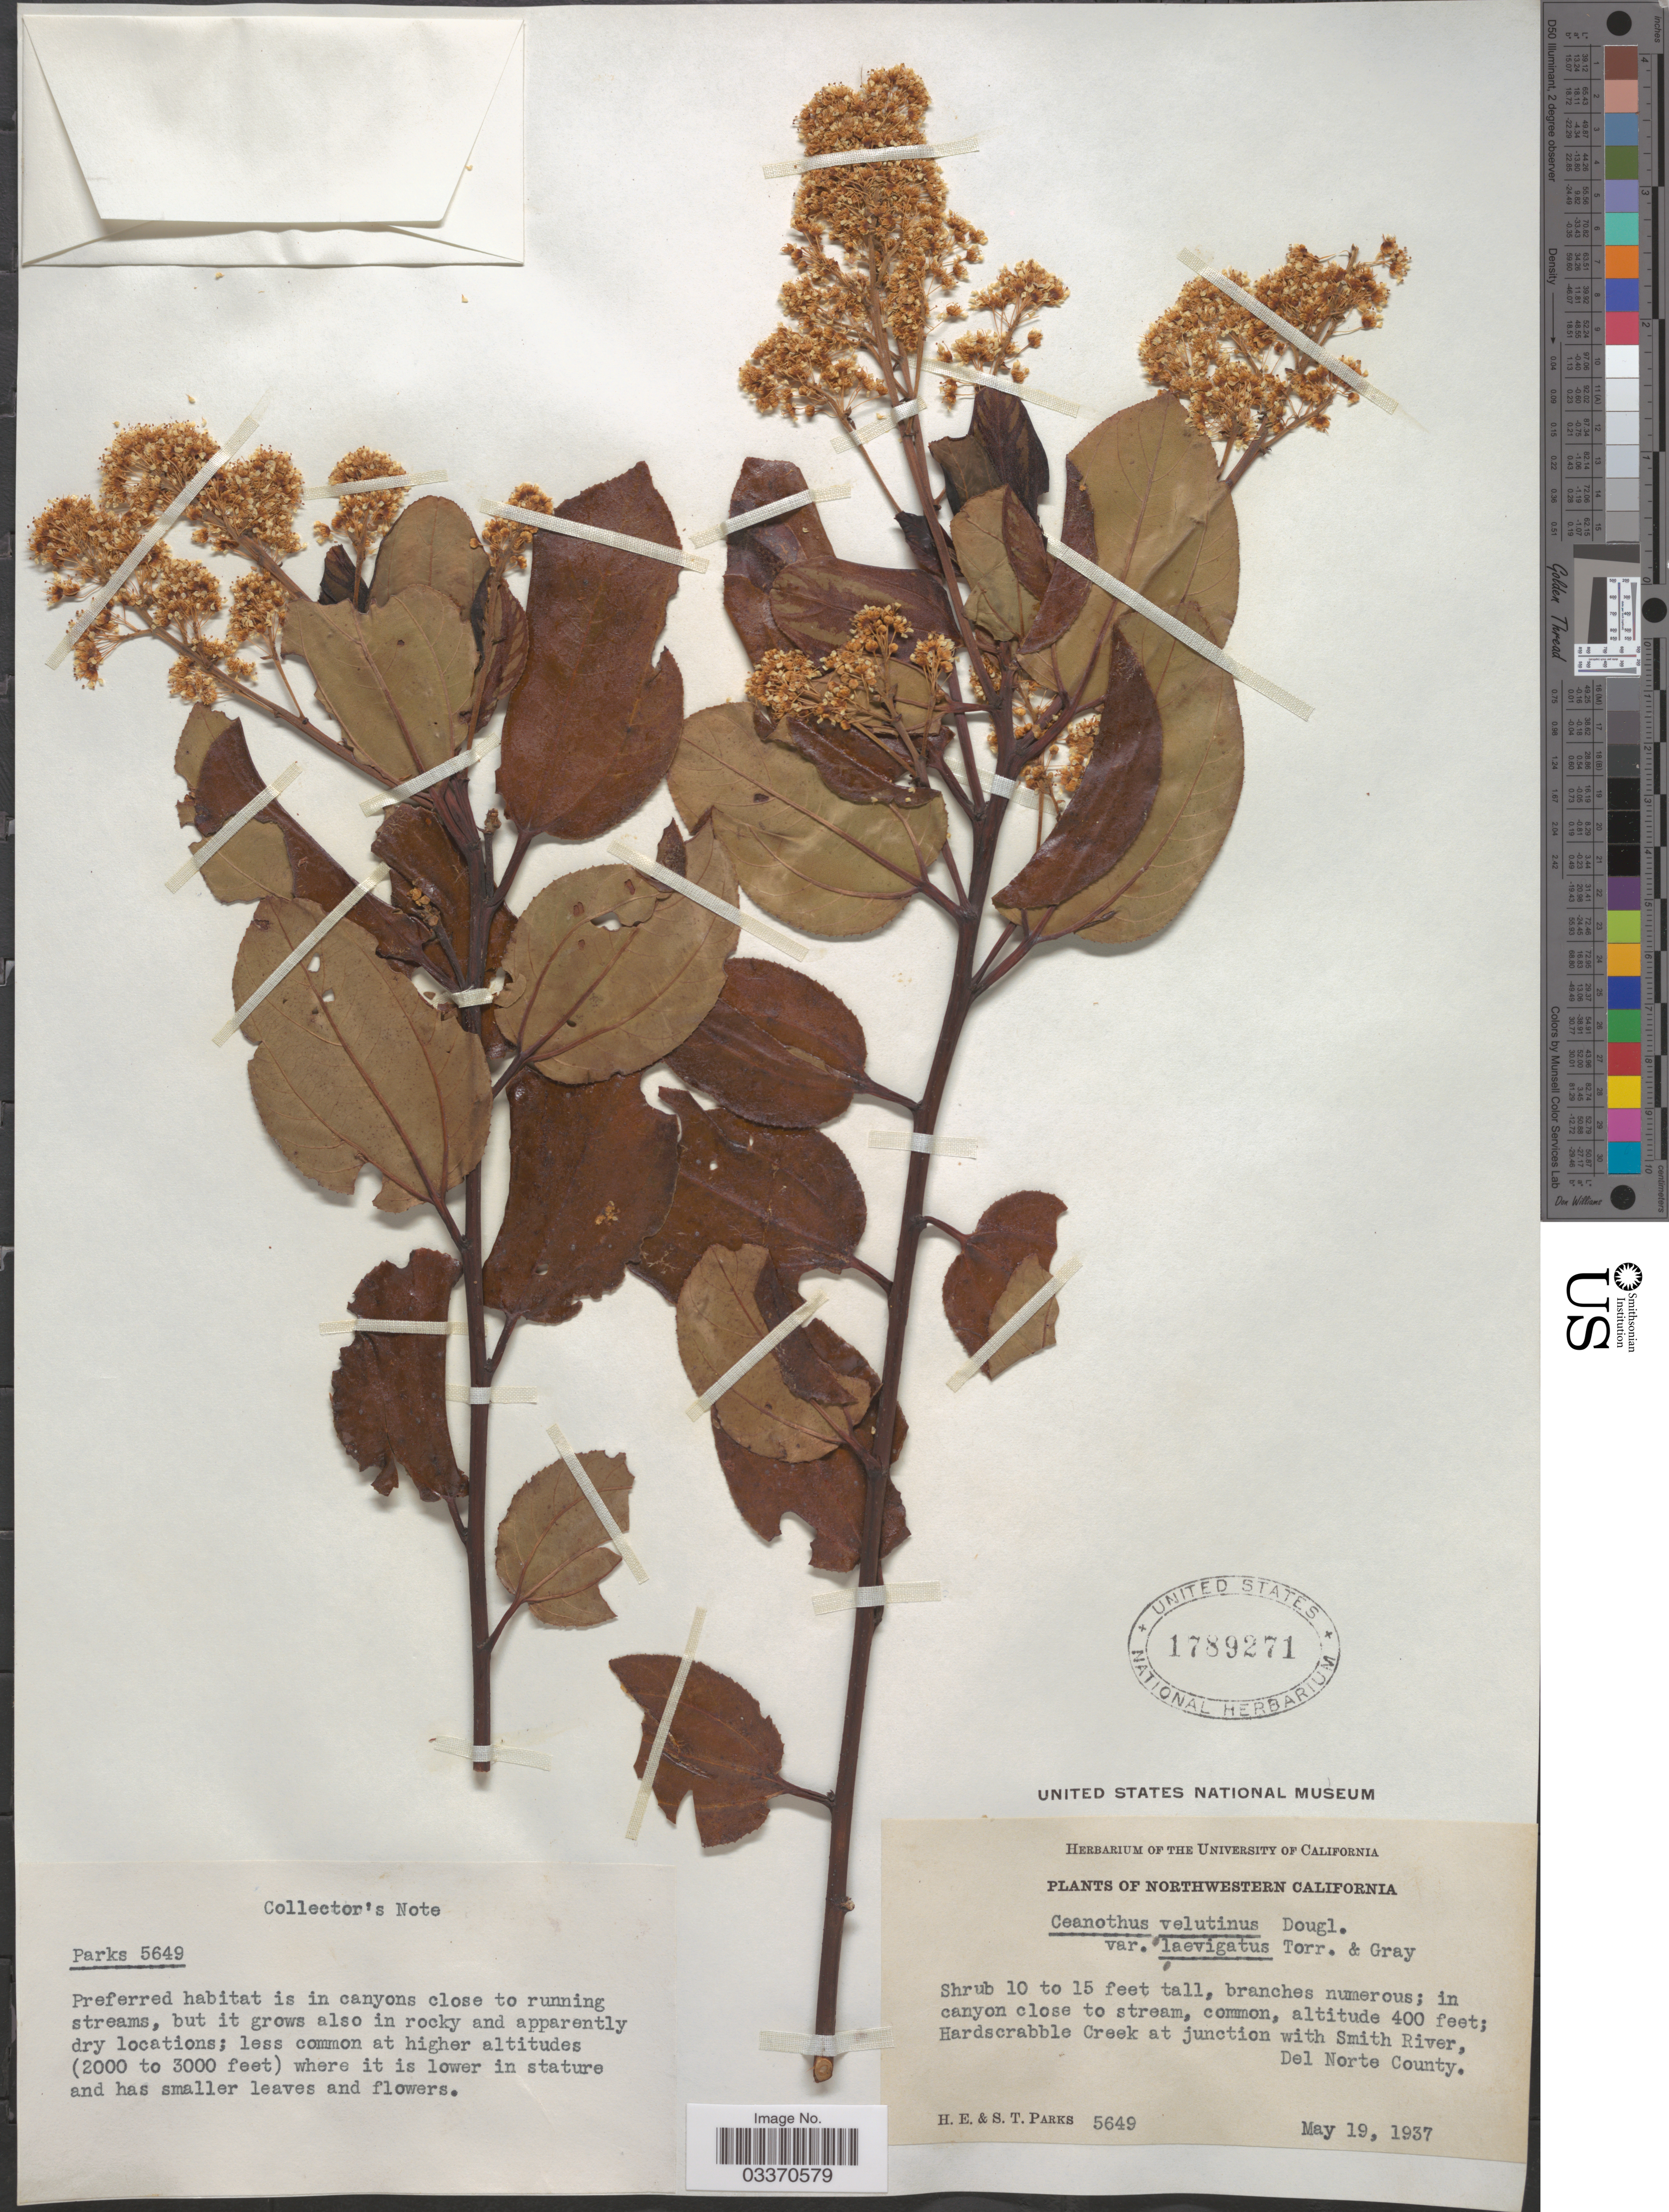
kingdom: Plantae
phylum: Tracheophyta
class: Magnoliopsida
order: Rosales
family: Rhamnaceae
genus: Ceanothus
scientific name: Ceanothus velutinus var. laevigatus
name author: Torr. & A. Gray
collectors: H. E. Parks & S. Parks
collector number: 5649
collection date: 1937-05-19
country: United States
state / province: California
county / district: Del Norte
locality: Northwestern California. Hardscrabble Creek at junction with Smith River, Del Norte County.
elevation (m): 122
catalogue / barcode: US 1789271